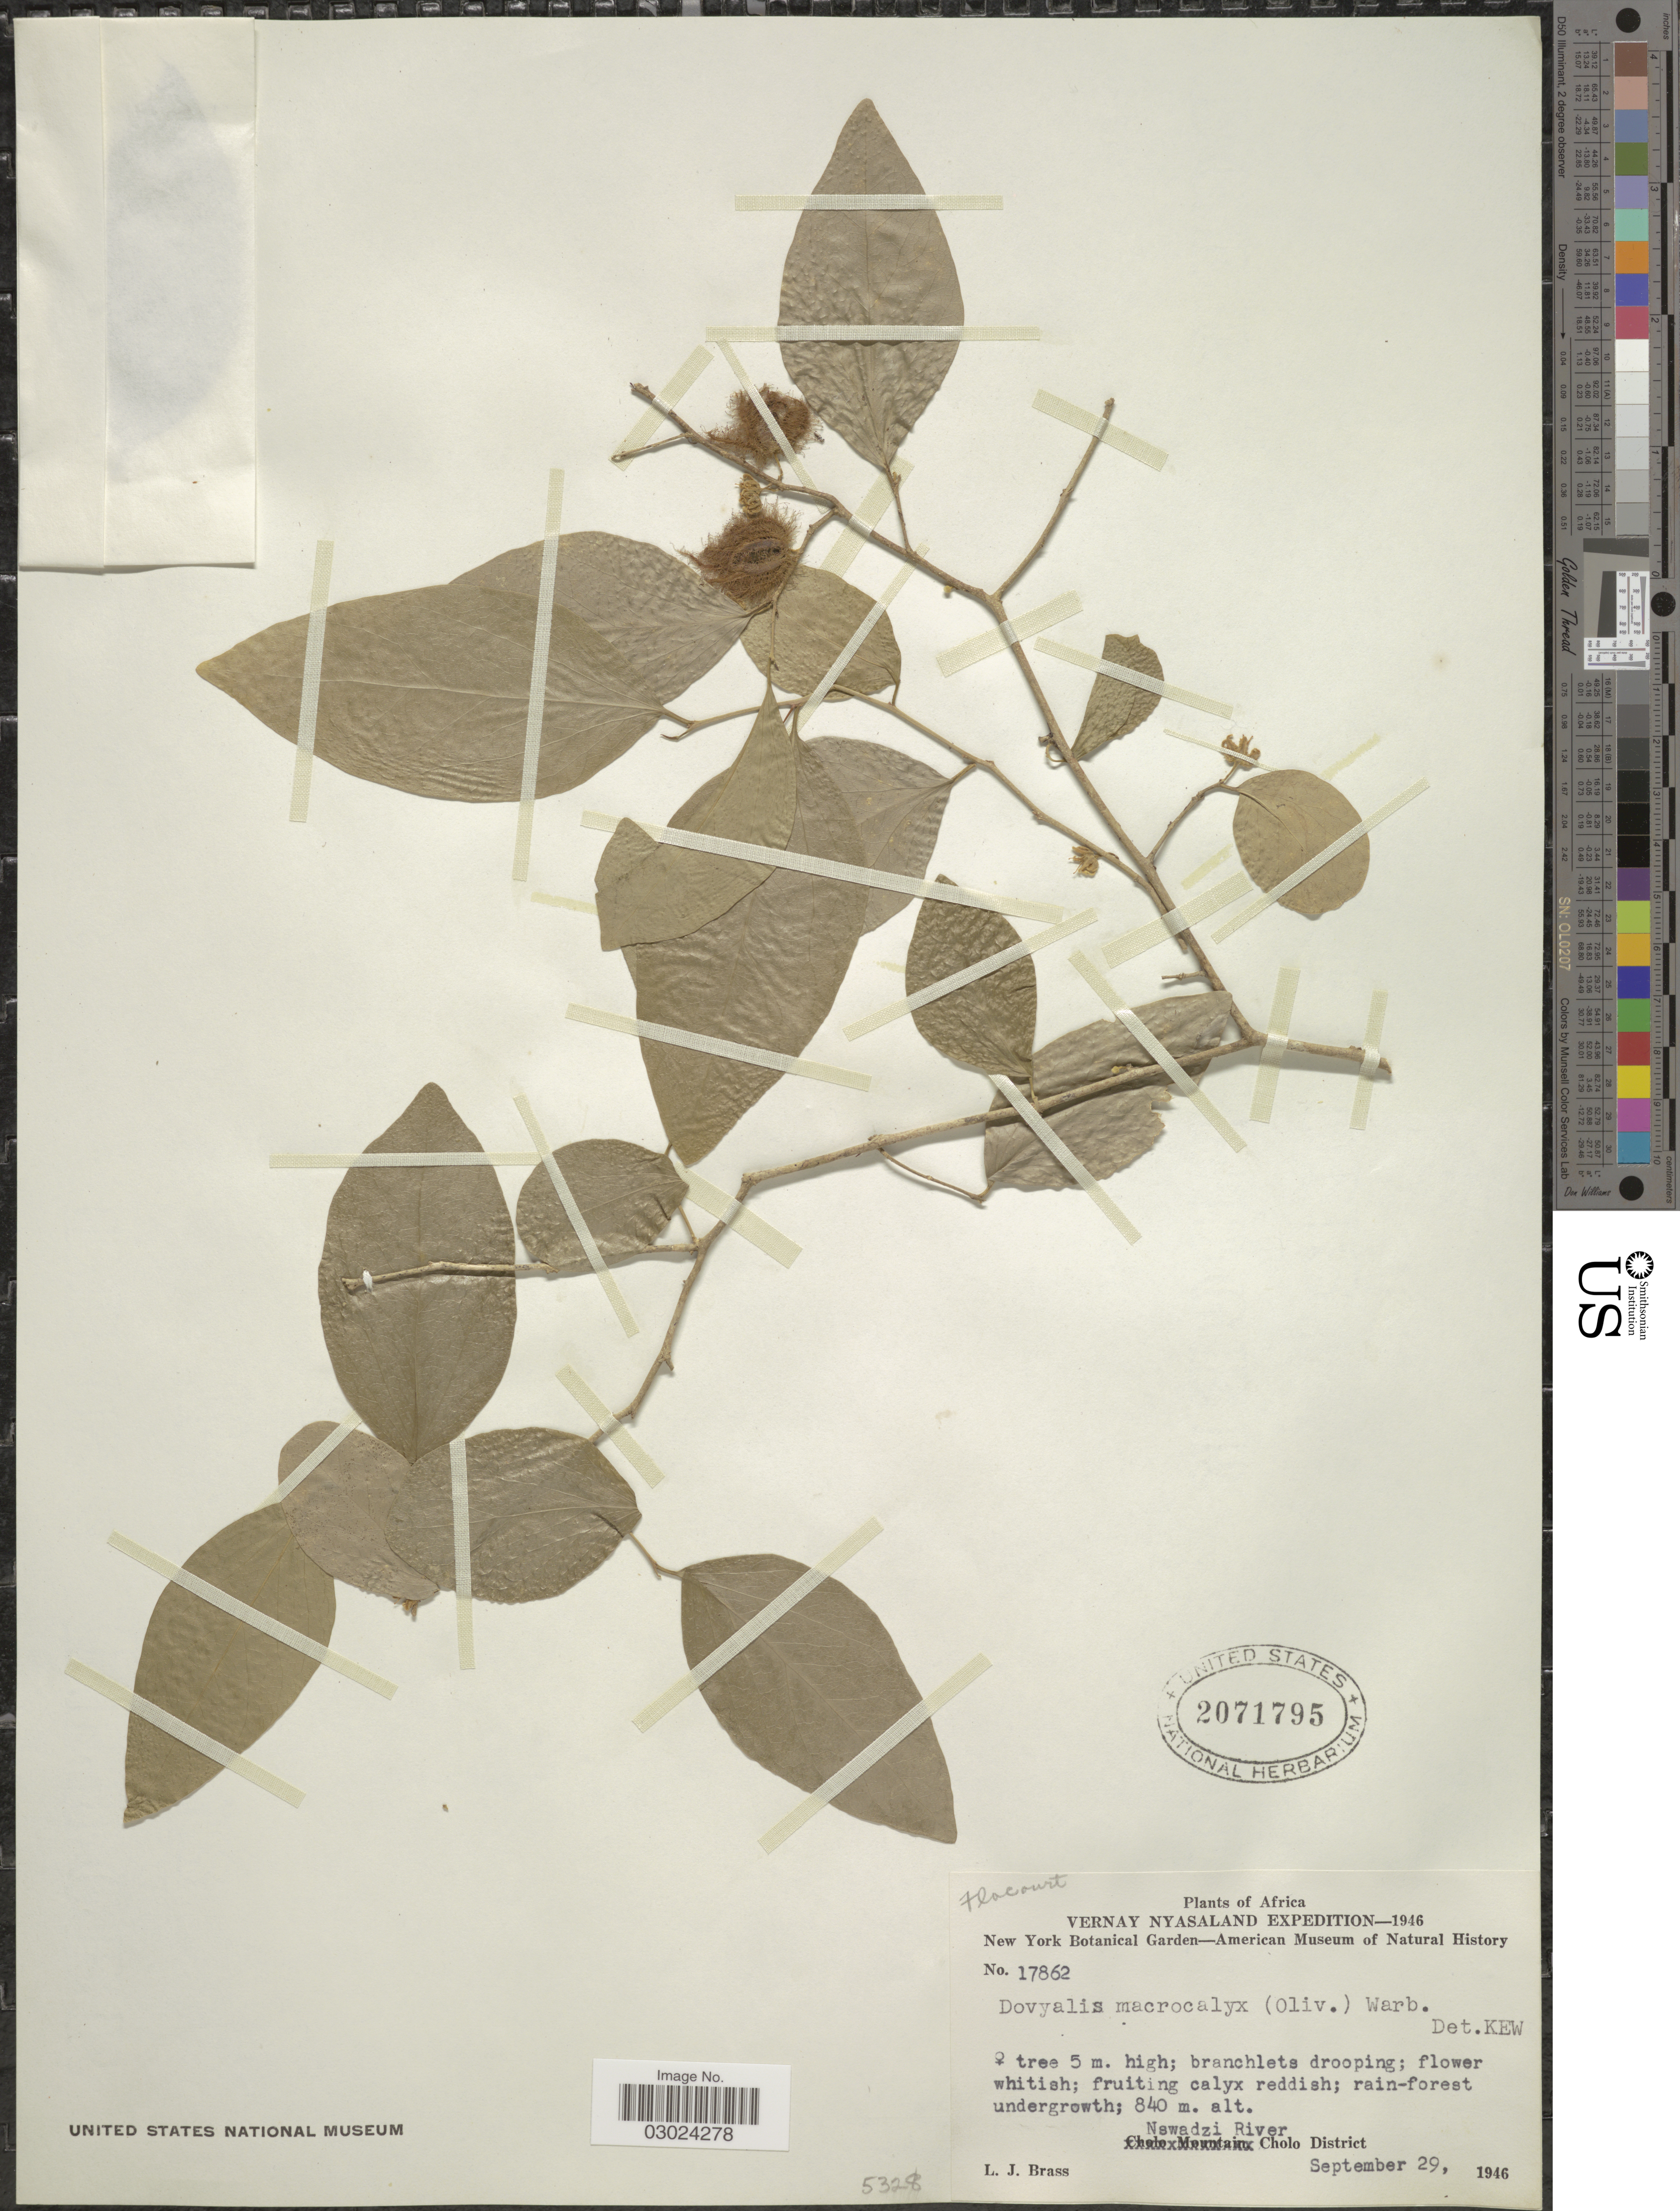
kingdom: Plantae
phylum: Tracheophyta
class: Magnoliopsida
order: Malpighiales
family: Salicaceae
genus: Dovyalis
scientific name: Dovyalis macrocalyx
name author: (Oliv.) Warb.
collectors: L. J. Brass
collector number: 17862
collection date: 1946-09-29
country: Malawi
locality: Vernay Nyasaland. Nswadzi River. Cholo District.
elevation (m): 840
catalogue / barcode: US 2071795